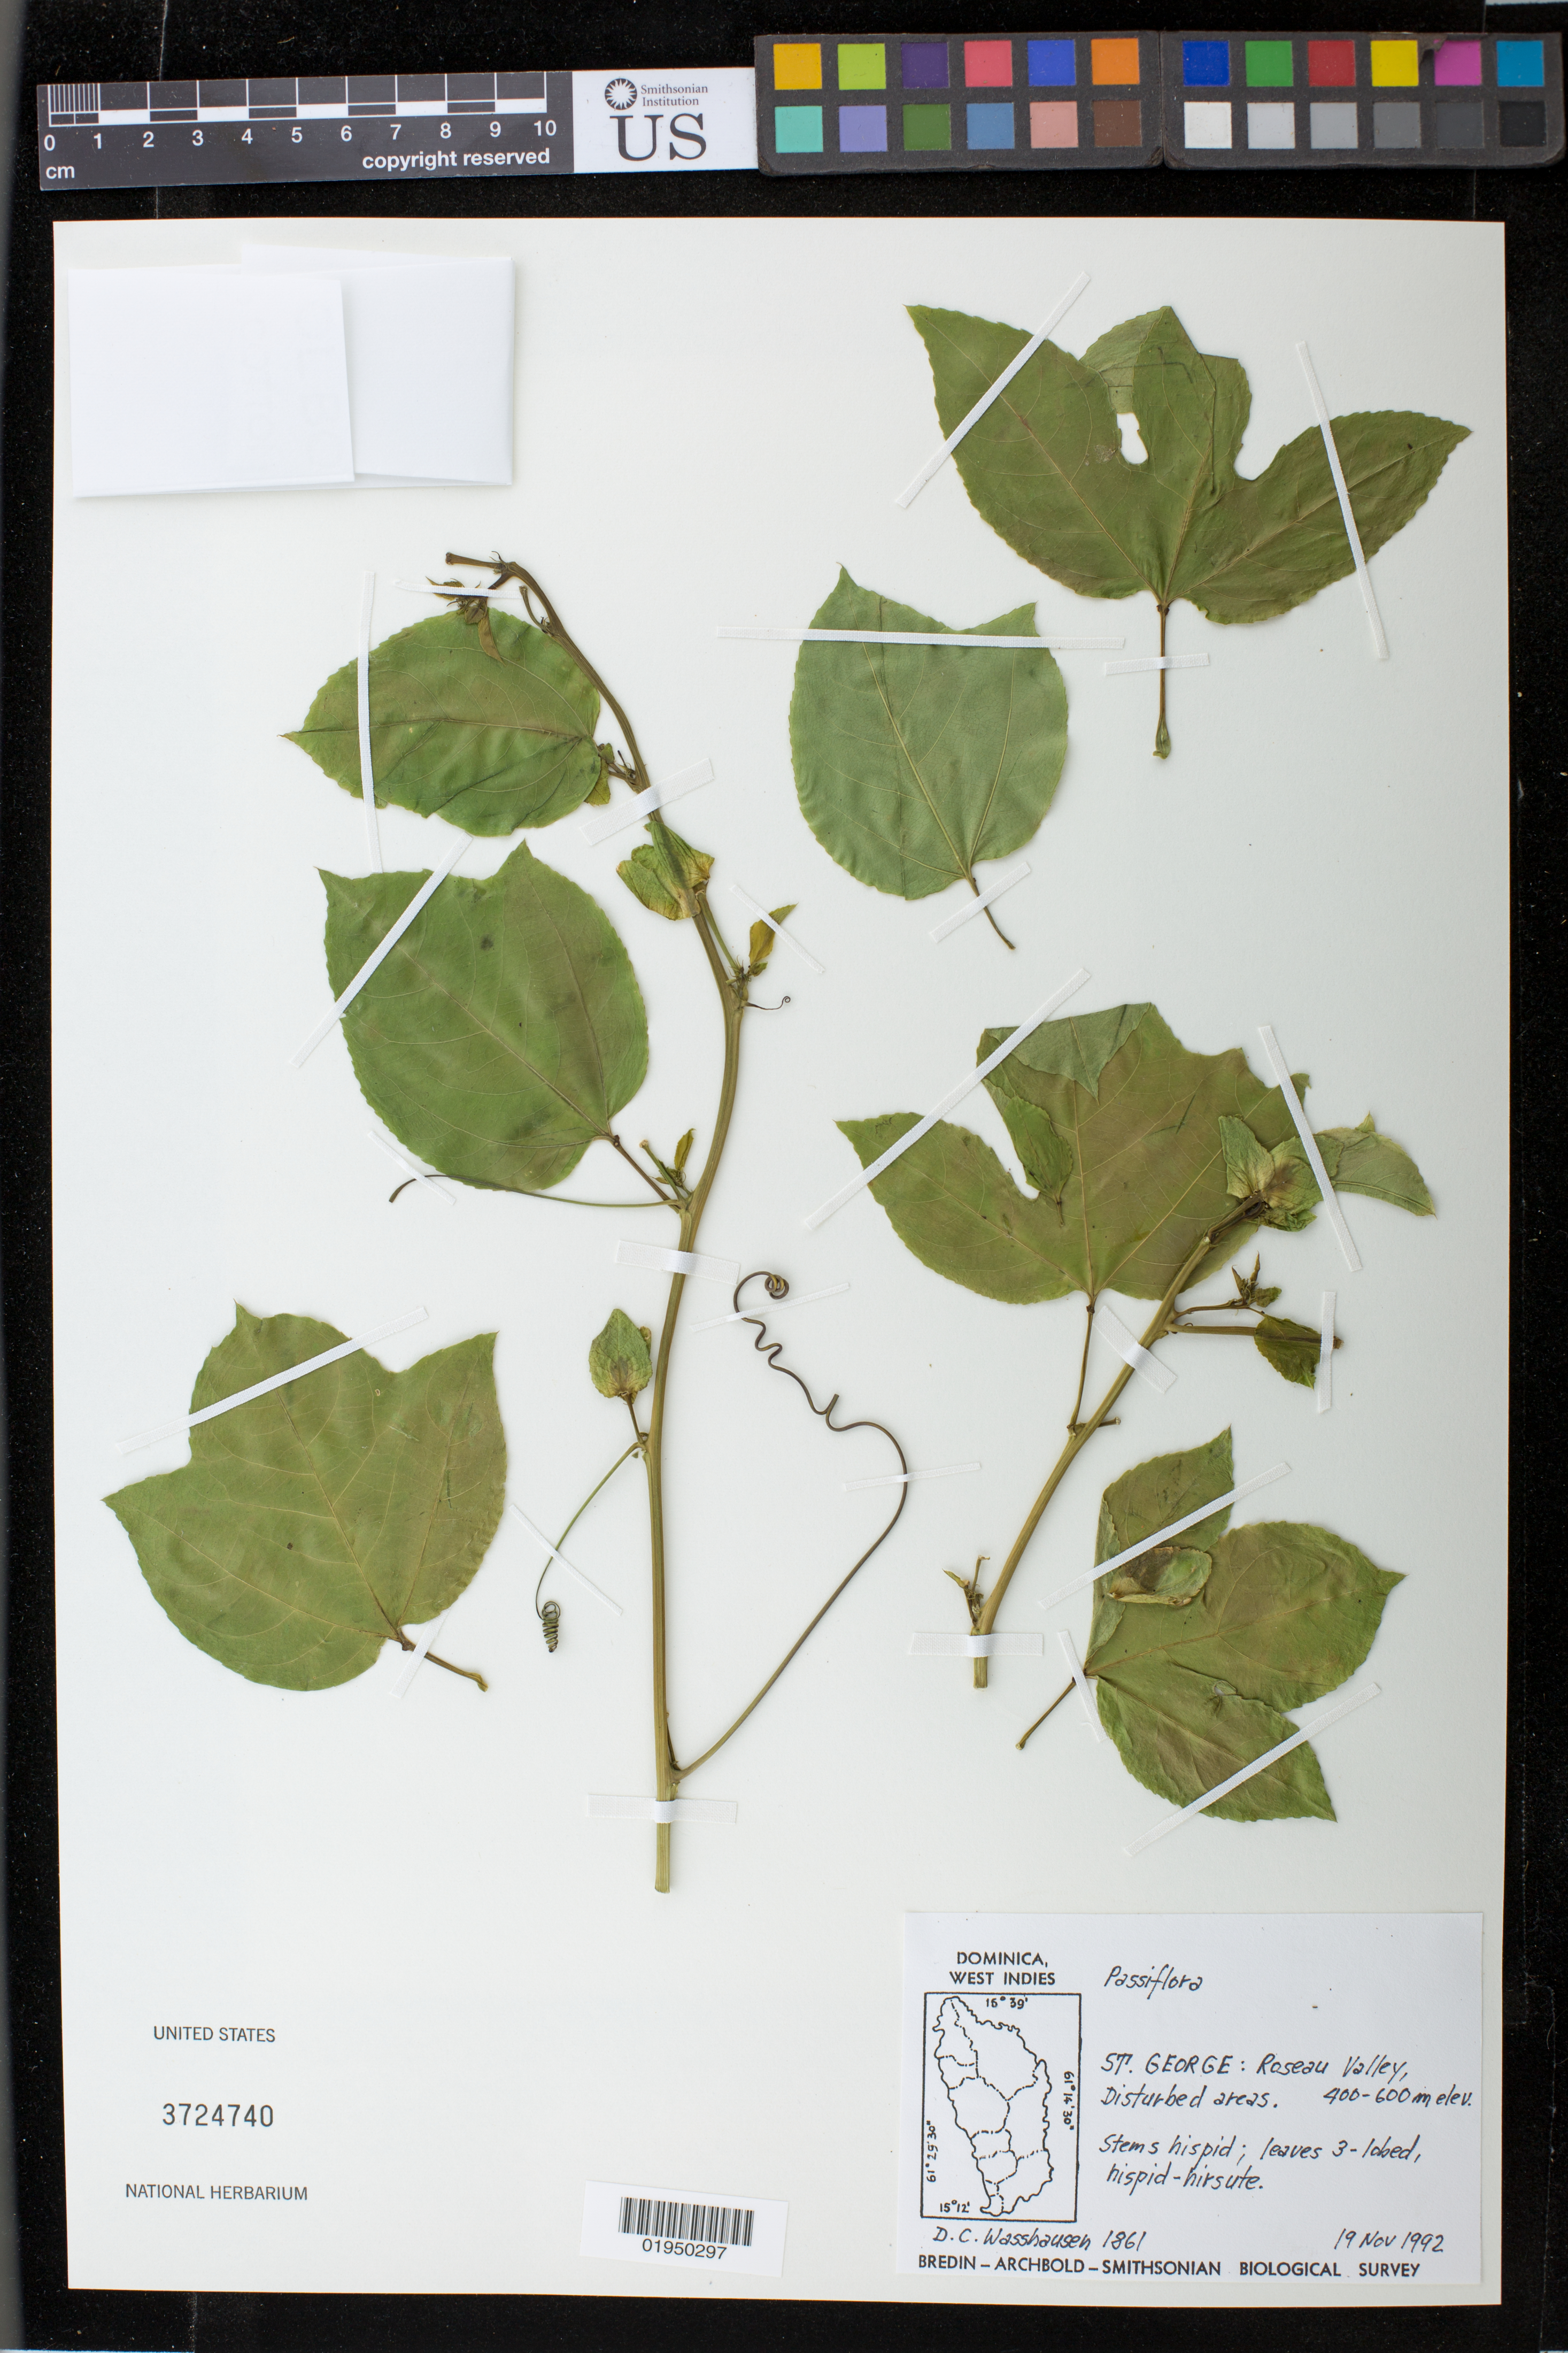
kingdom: Plantae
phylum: Tracheophyta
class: Magnoliopsida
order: Malpighiales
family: Passifloraceae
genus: Passiflora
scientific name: Passiflora edulis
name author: Sims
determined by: Strong, Mark T., (BOT), Smithsonian Institution - National Museum of Natural History (UNITED STATES)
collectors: D. C. Wasshausen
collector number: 1861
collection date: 1992-11-19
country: Dominica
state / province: St. George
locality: Roseau Valley, Disturbed areas.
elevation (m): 400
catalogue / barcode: US 3724740